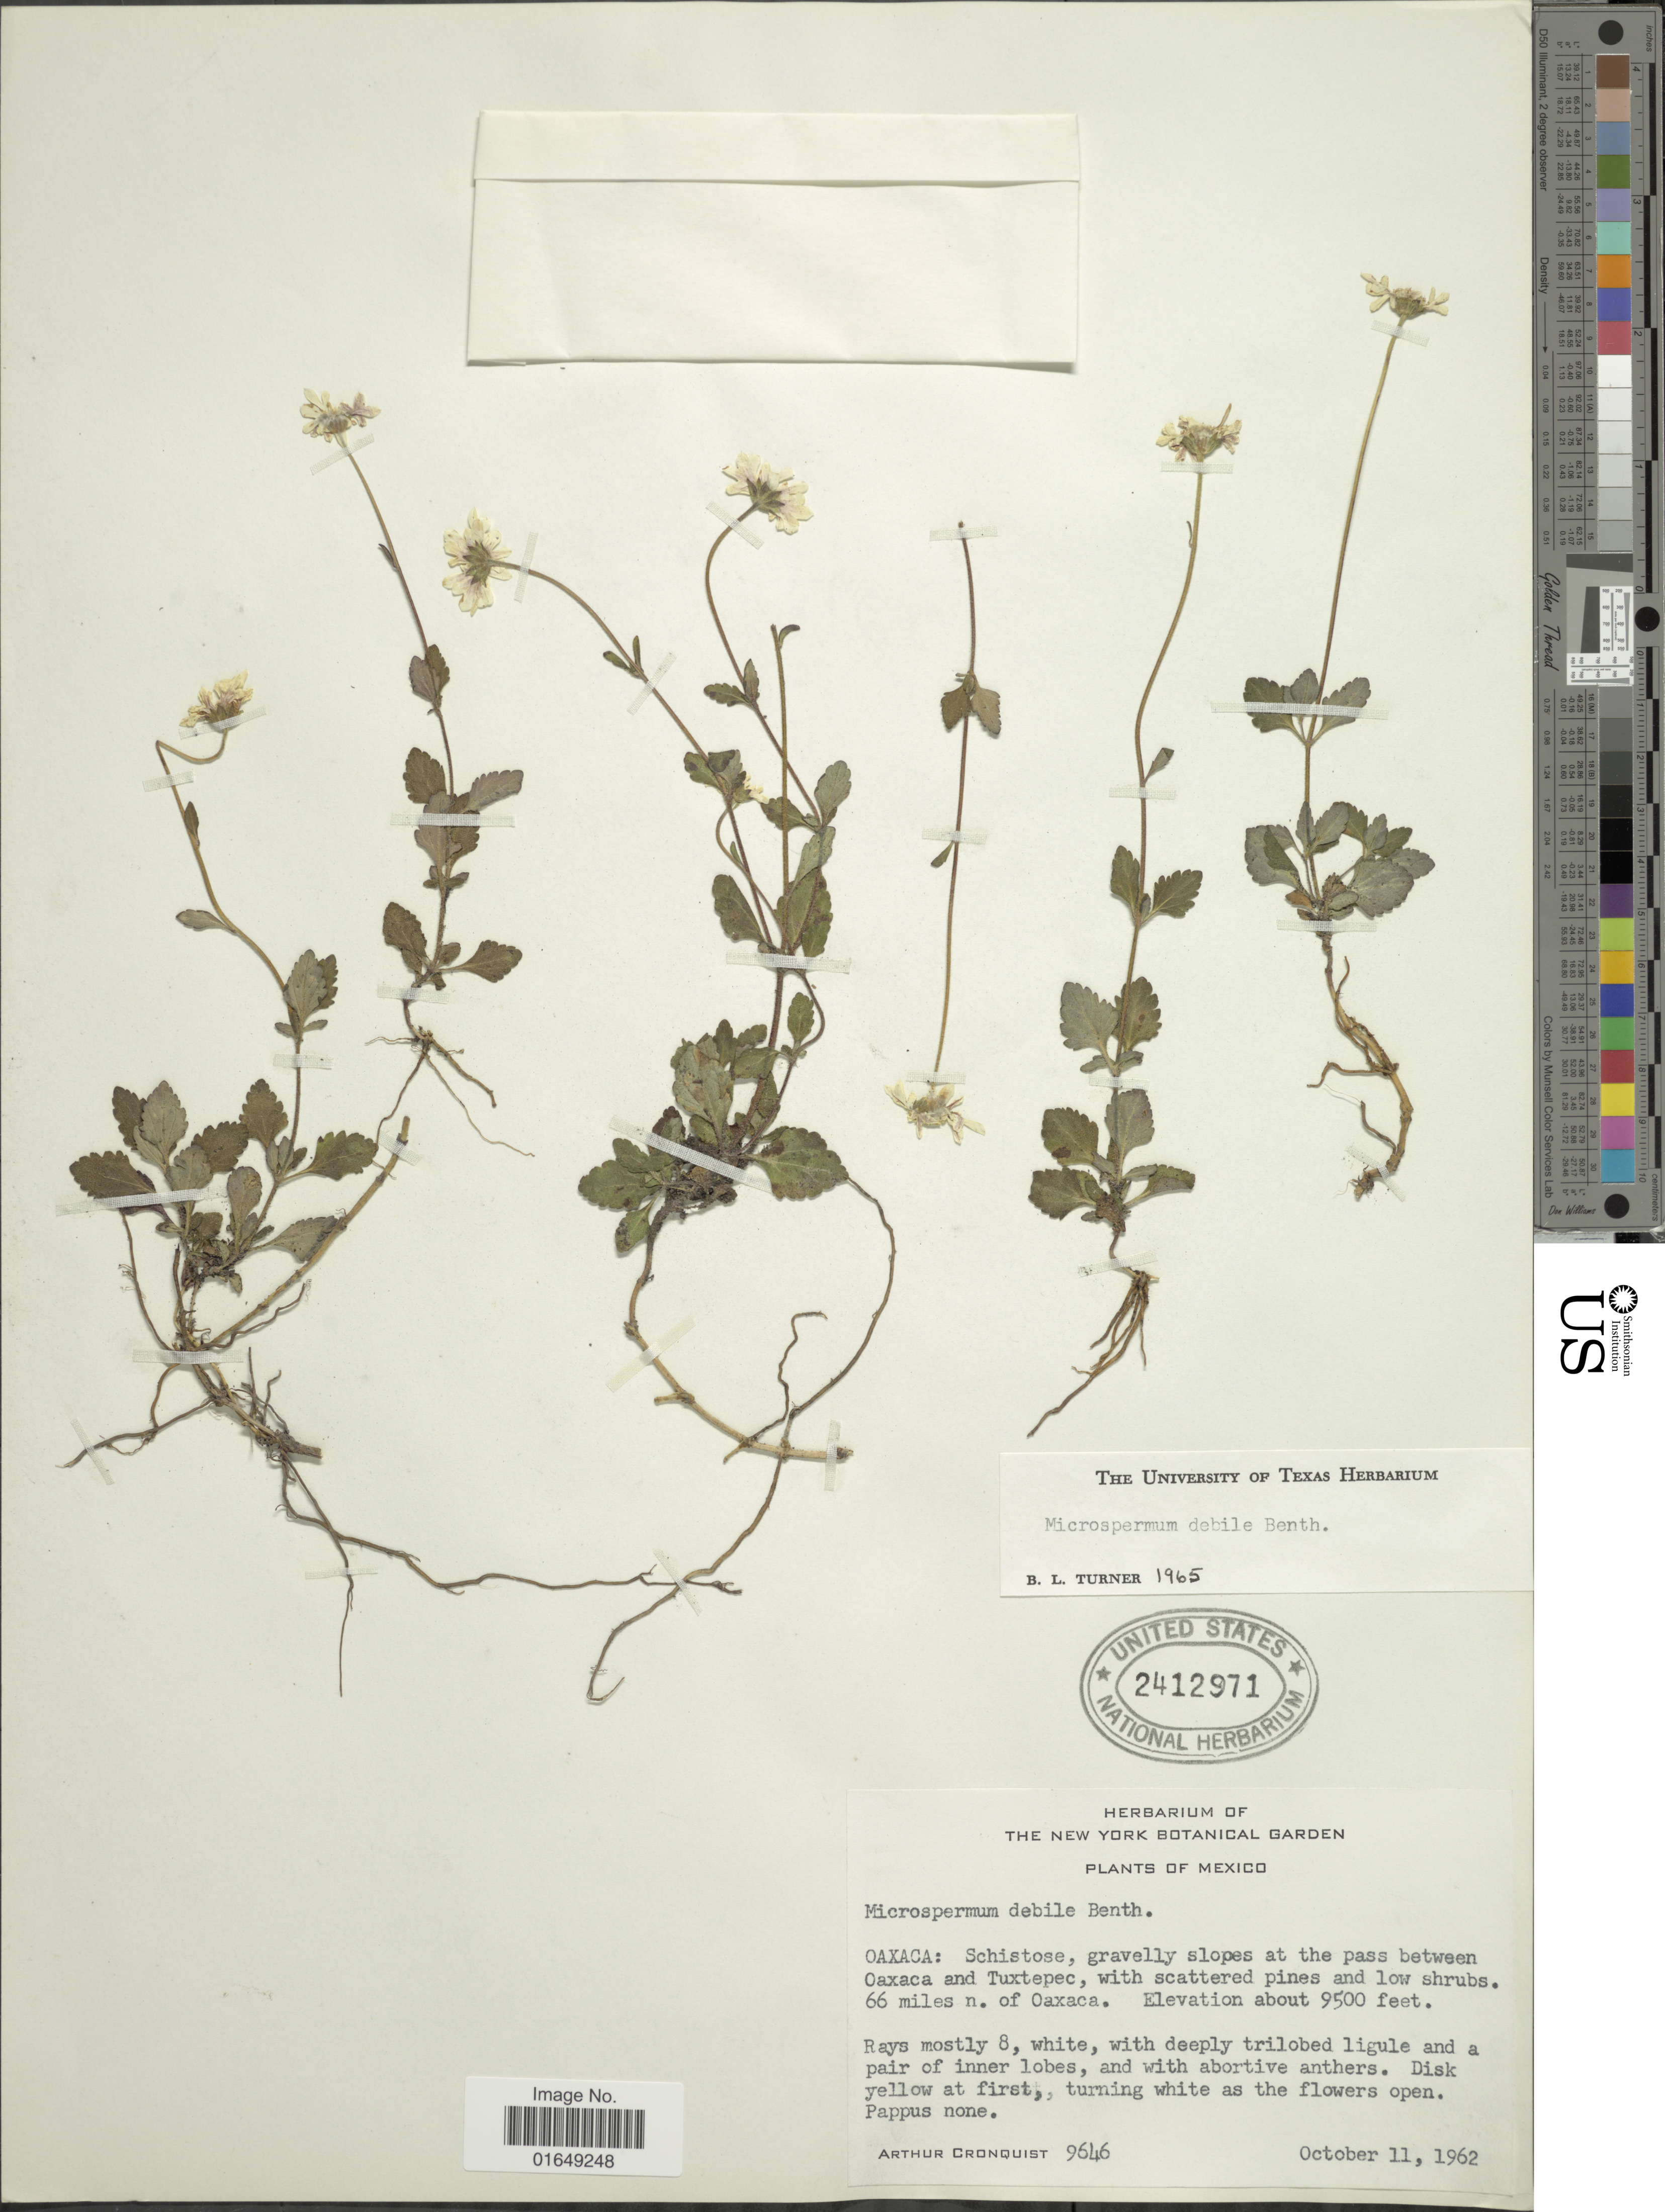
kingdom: Plantae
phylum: Tracheophyta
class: Magnoliopsida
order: Asterales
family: Asteraceae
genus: Microspermum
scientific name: Microspermum debile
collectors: A. J. Cronquist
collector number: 6946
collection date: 1962-10-11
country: Mexico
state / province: Oaxaca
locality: Shistose, gravelly slopes at the pass between Oaxaca and Tuxtepec, with scattered pines and low shrubs, 66 miles n. of Oaxaca.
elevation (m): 2896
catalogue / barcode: US 2412971